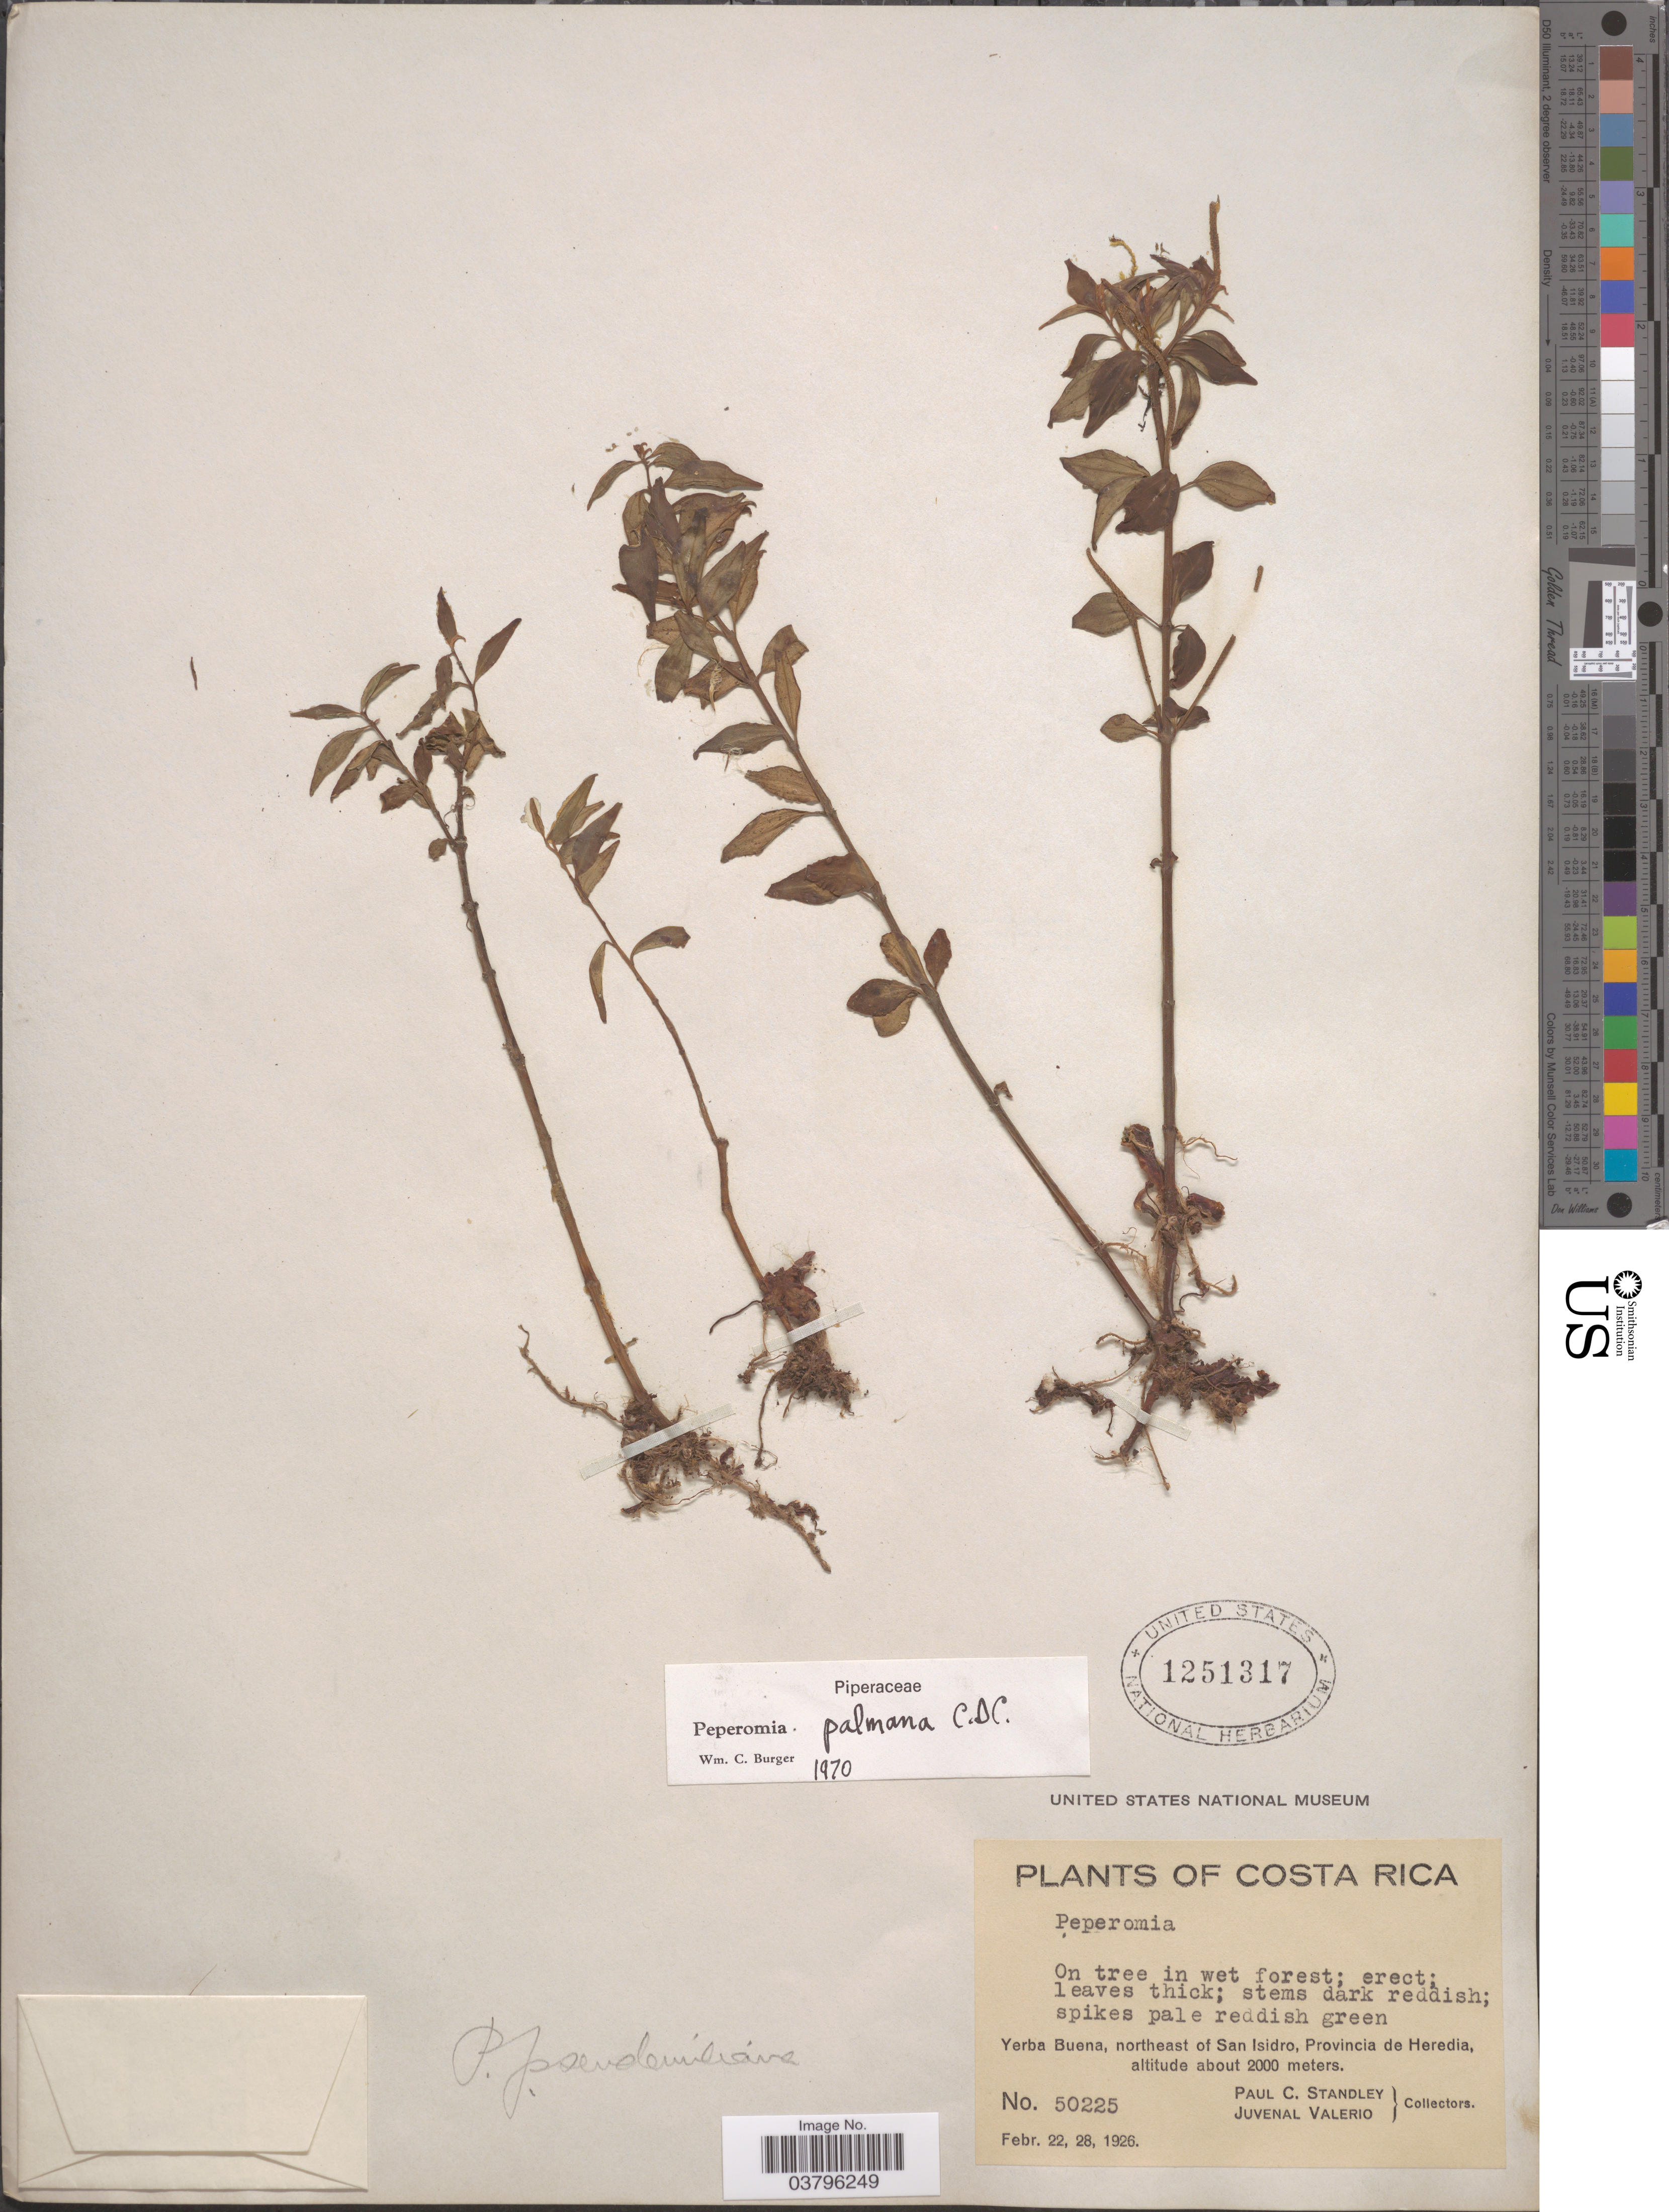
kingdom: Plantae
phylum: Tracheophyta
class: Magnoliopsida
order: Piperales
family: Piperaceae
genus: Peperomia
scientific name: Peperomia palmana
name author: C. DC.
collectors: P. C. Standley & J. Valerio R.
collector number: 50225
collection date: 1926-02-22/1926-02-28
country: Costa Rica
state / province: Heredia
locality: Yerba Buena, northeast of San Isidro.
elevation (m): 2000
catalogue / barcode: US 1251317